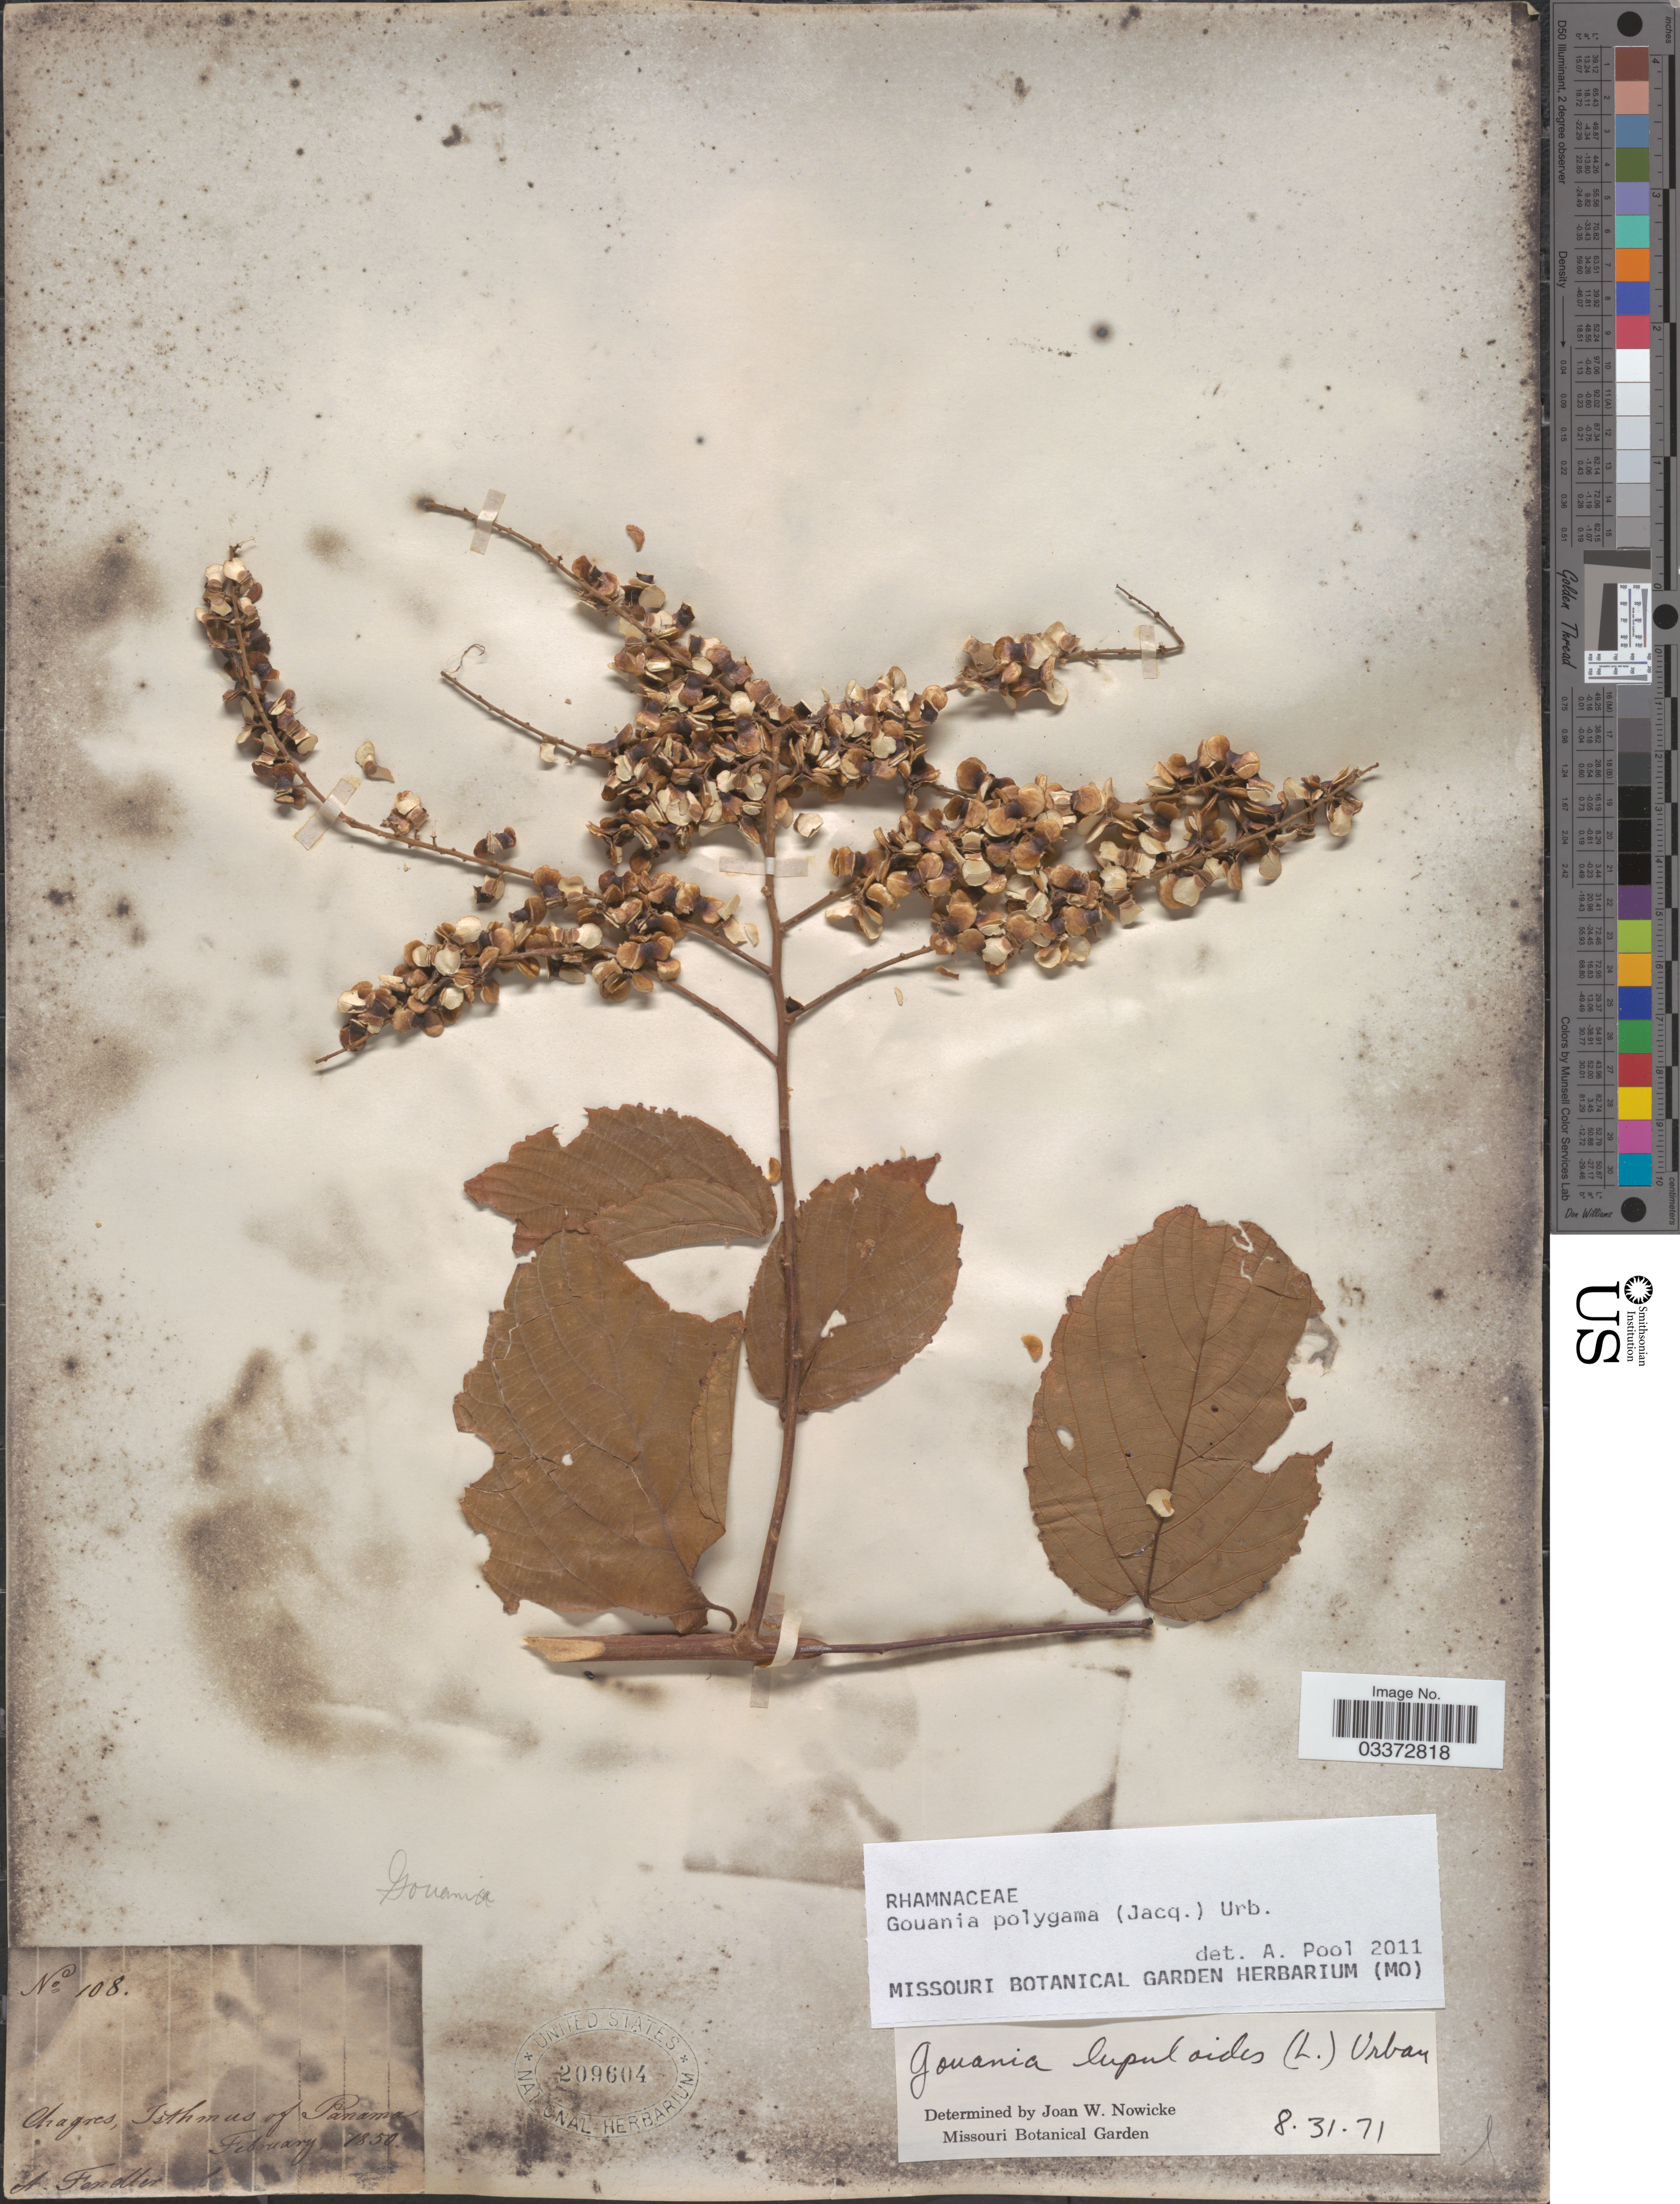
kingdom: Plantae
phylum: Tracheophyta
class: Magnoliopsida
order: Rosales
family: Rhamnaceae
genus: Gouania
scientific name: Gouania polygama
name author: (Jacq.) Urb.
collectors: A. Fendler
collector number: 108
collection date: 1850-02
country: Panama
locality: Chagres, Isthmus of Panama.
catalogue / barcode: US 209604